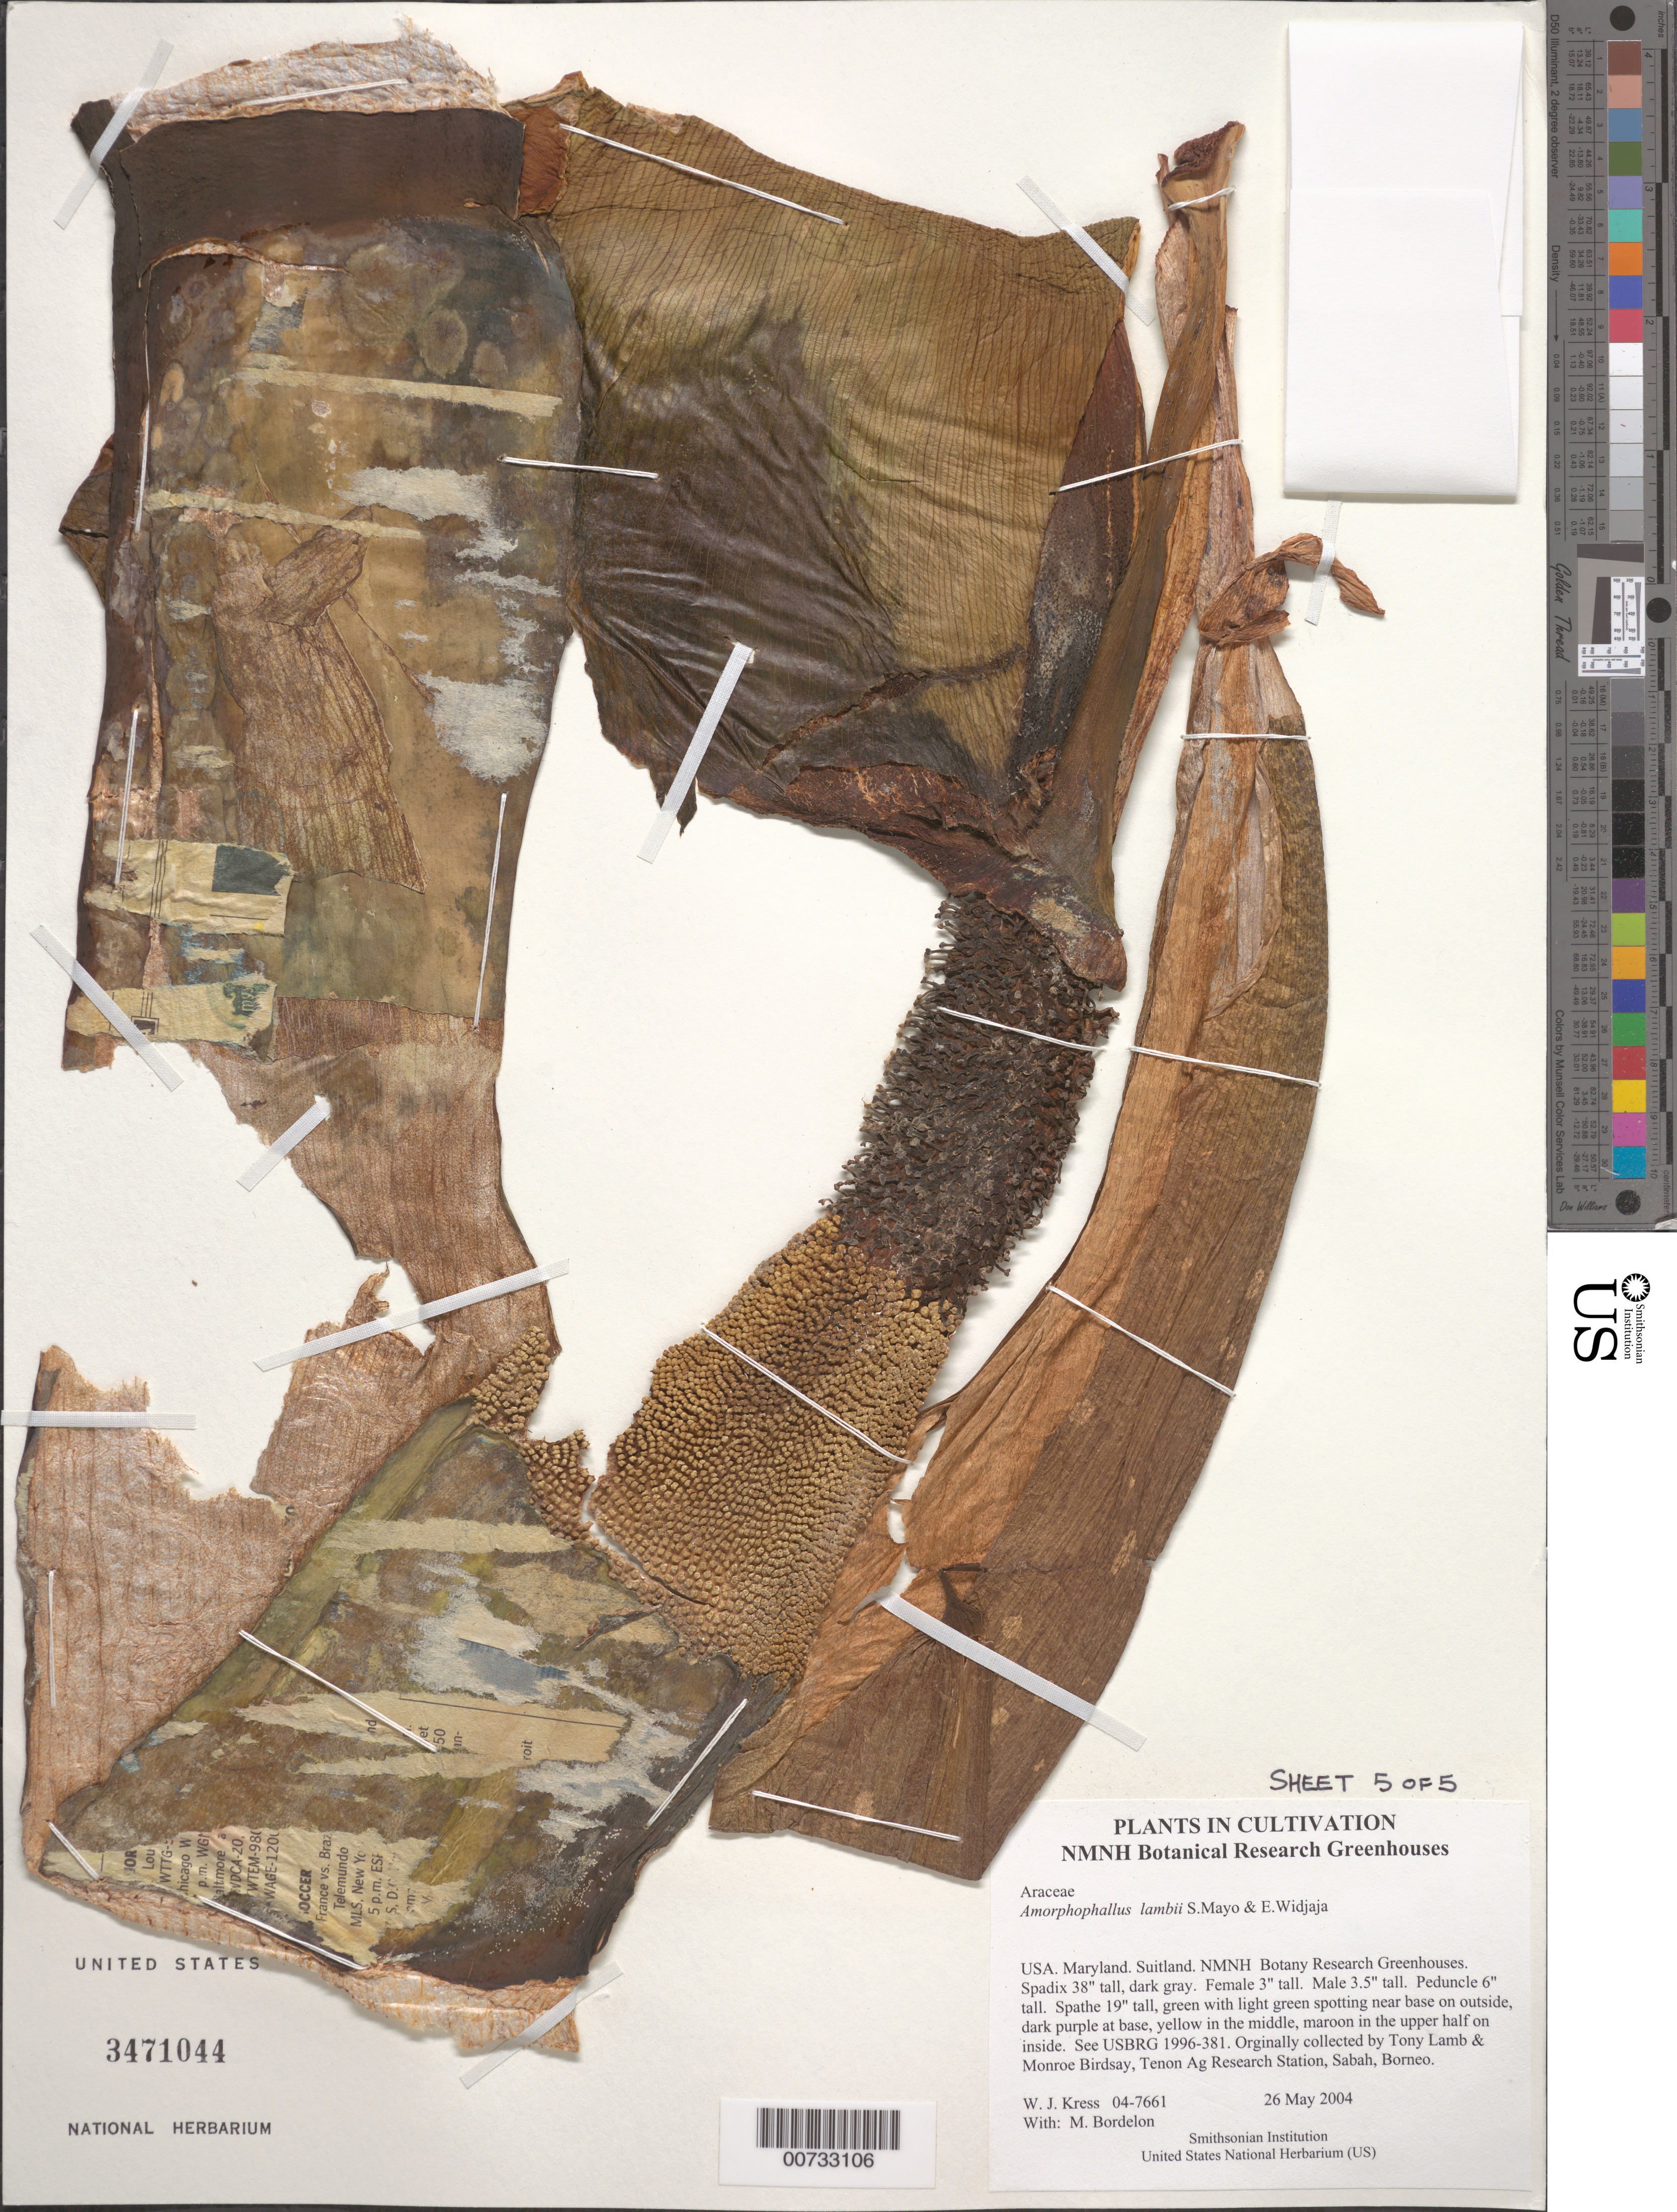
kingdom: Plantae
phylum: Tracheophyta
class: Liliopsida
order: Alismatales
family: Araceae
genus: Amorphophallus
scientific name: Amorphophallus lambii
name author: Mayo & Widjaja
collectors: W. J. Kress & M. Bordelon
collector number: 04-7661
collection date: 2004-05-26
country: United States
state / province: Maryland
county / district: Prince George's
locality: NMNH Botany Research Greenhouses. Suitland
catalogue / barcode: US 3471044